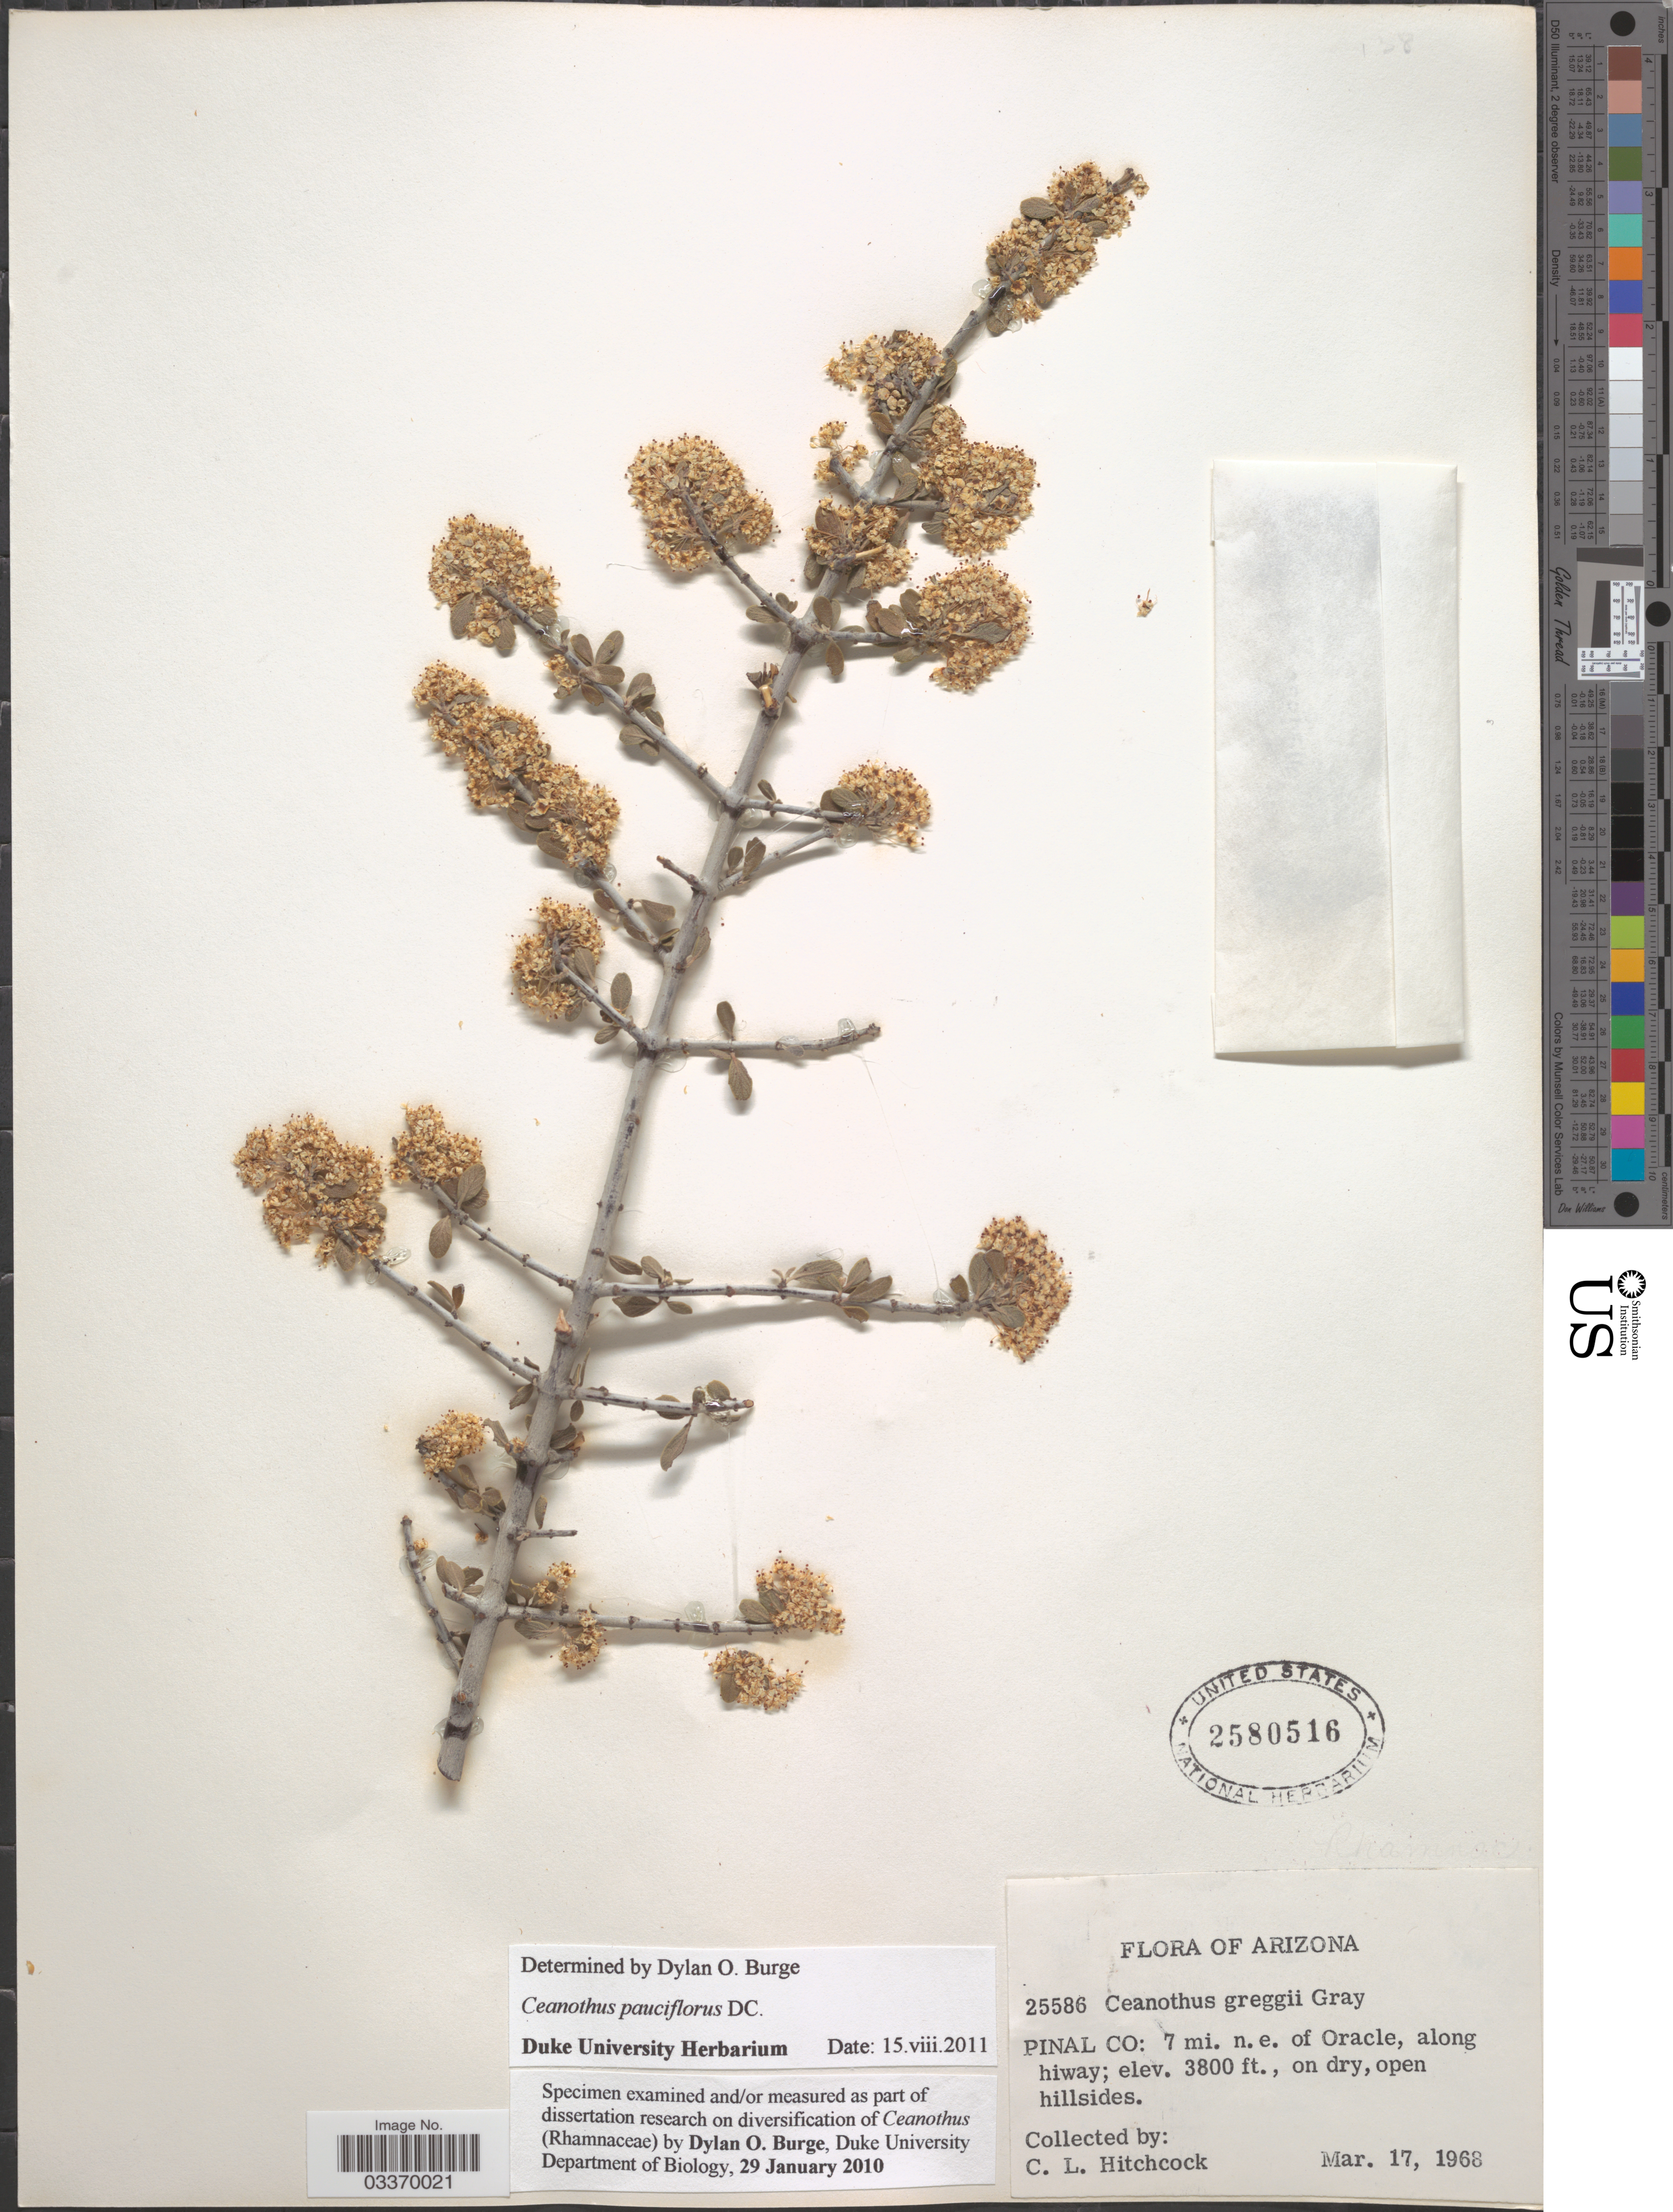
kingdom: Plantae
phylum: Tracheophyta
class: Magnoliopsida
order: Rosales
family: Rhamnaceae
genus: Ceanothus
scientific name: Ceanothus pauciflorus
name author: DC.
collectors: C. L. Hitchcock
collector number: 25586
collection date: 1968-03-17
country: United States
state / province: Arizona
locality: Pinal Co: 7 mi. n.e. of Oracle, along hiway.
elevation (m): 1158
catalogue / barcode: US 2580516